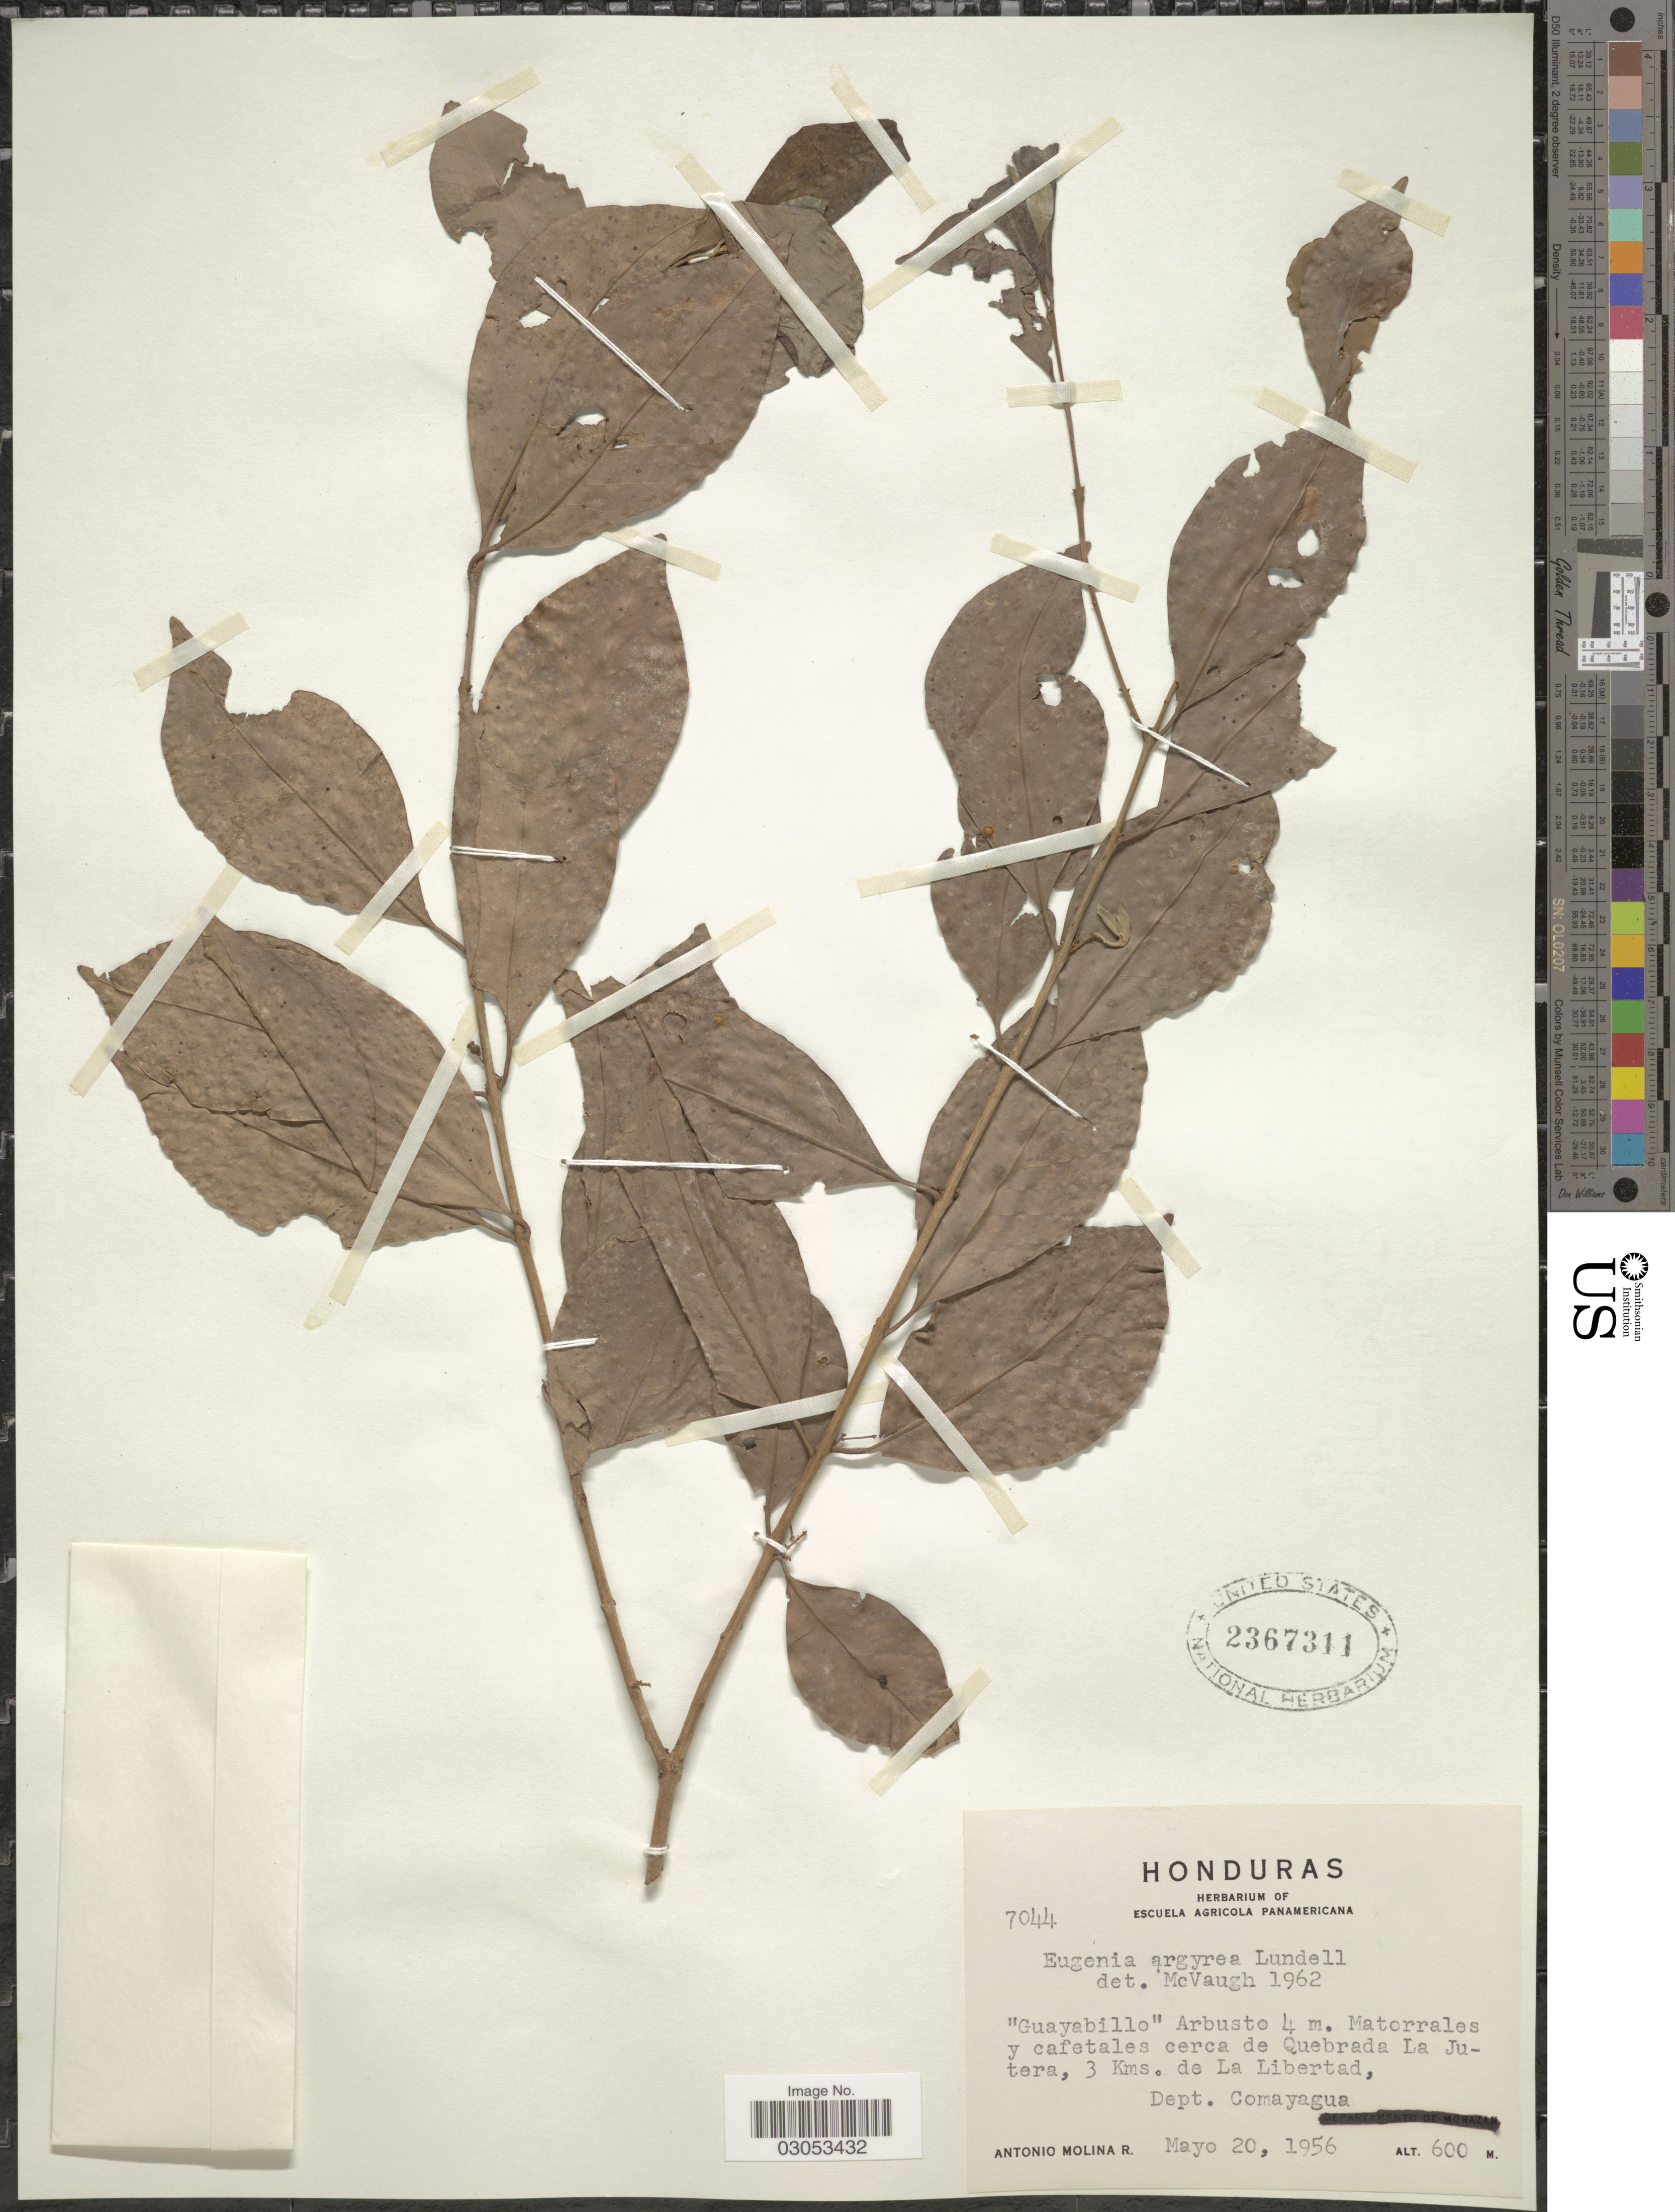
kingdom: Plantae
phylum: Tracheophyta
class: Magnoliopsida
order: Myrtales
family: Myrtaceae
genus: Eugenia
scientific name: Eugenia argyrea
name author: Lundell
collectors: A. Molina R.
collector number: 7044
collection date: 1956-05-20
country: Honduras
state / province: Comayagua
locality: Matorrales y cafetales cerca de Quebrada La Jutera, 3 Kms. de La Libertad, Dept. Comayagua.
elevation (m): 600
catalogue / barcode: US 2367311